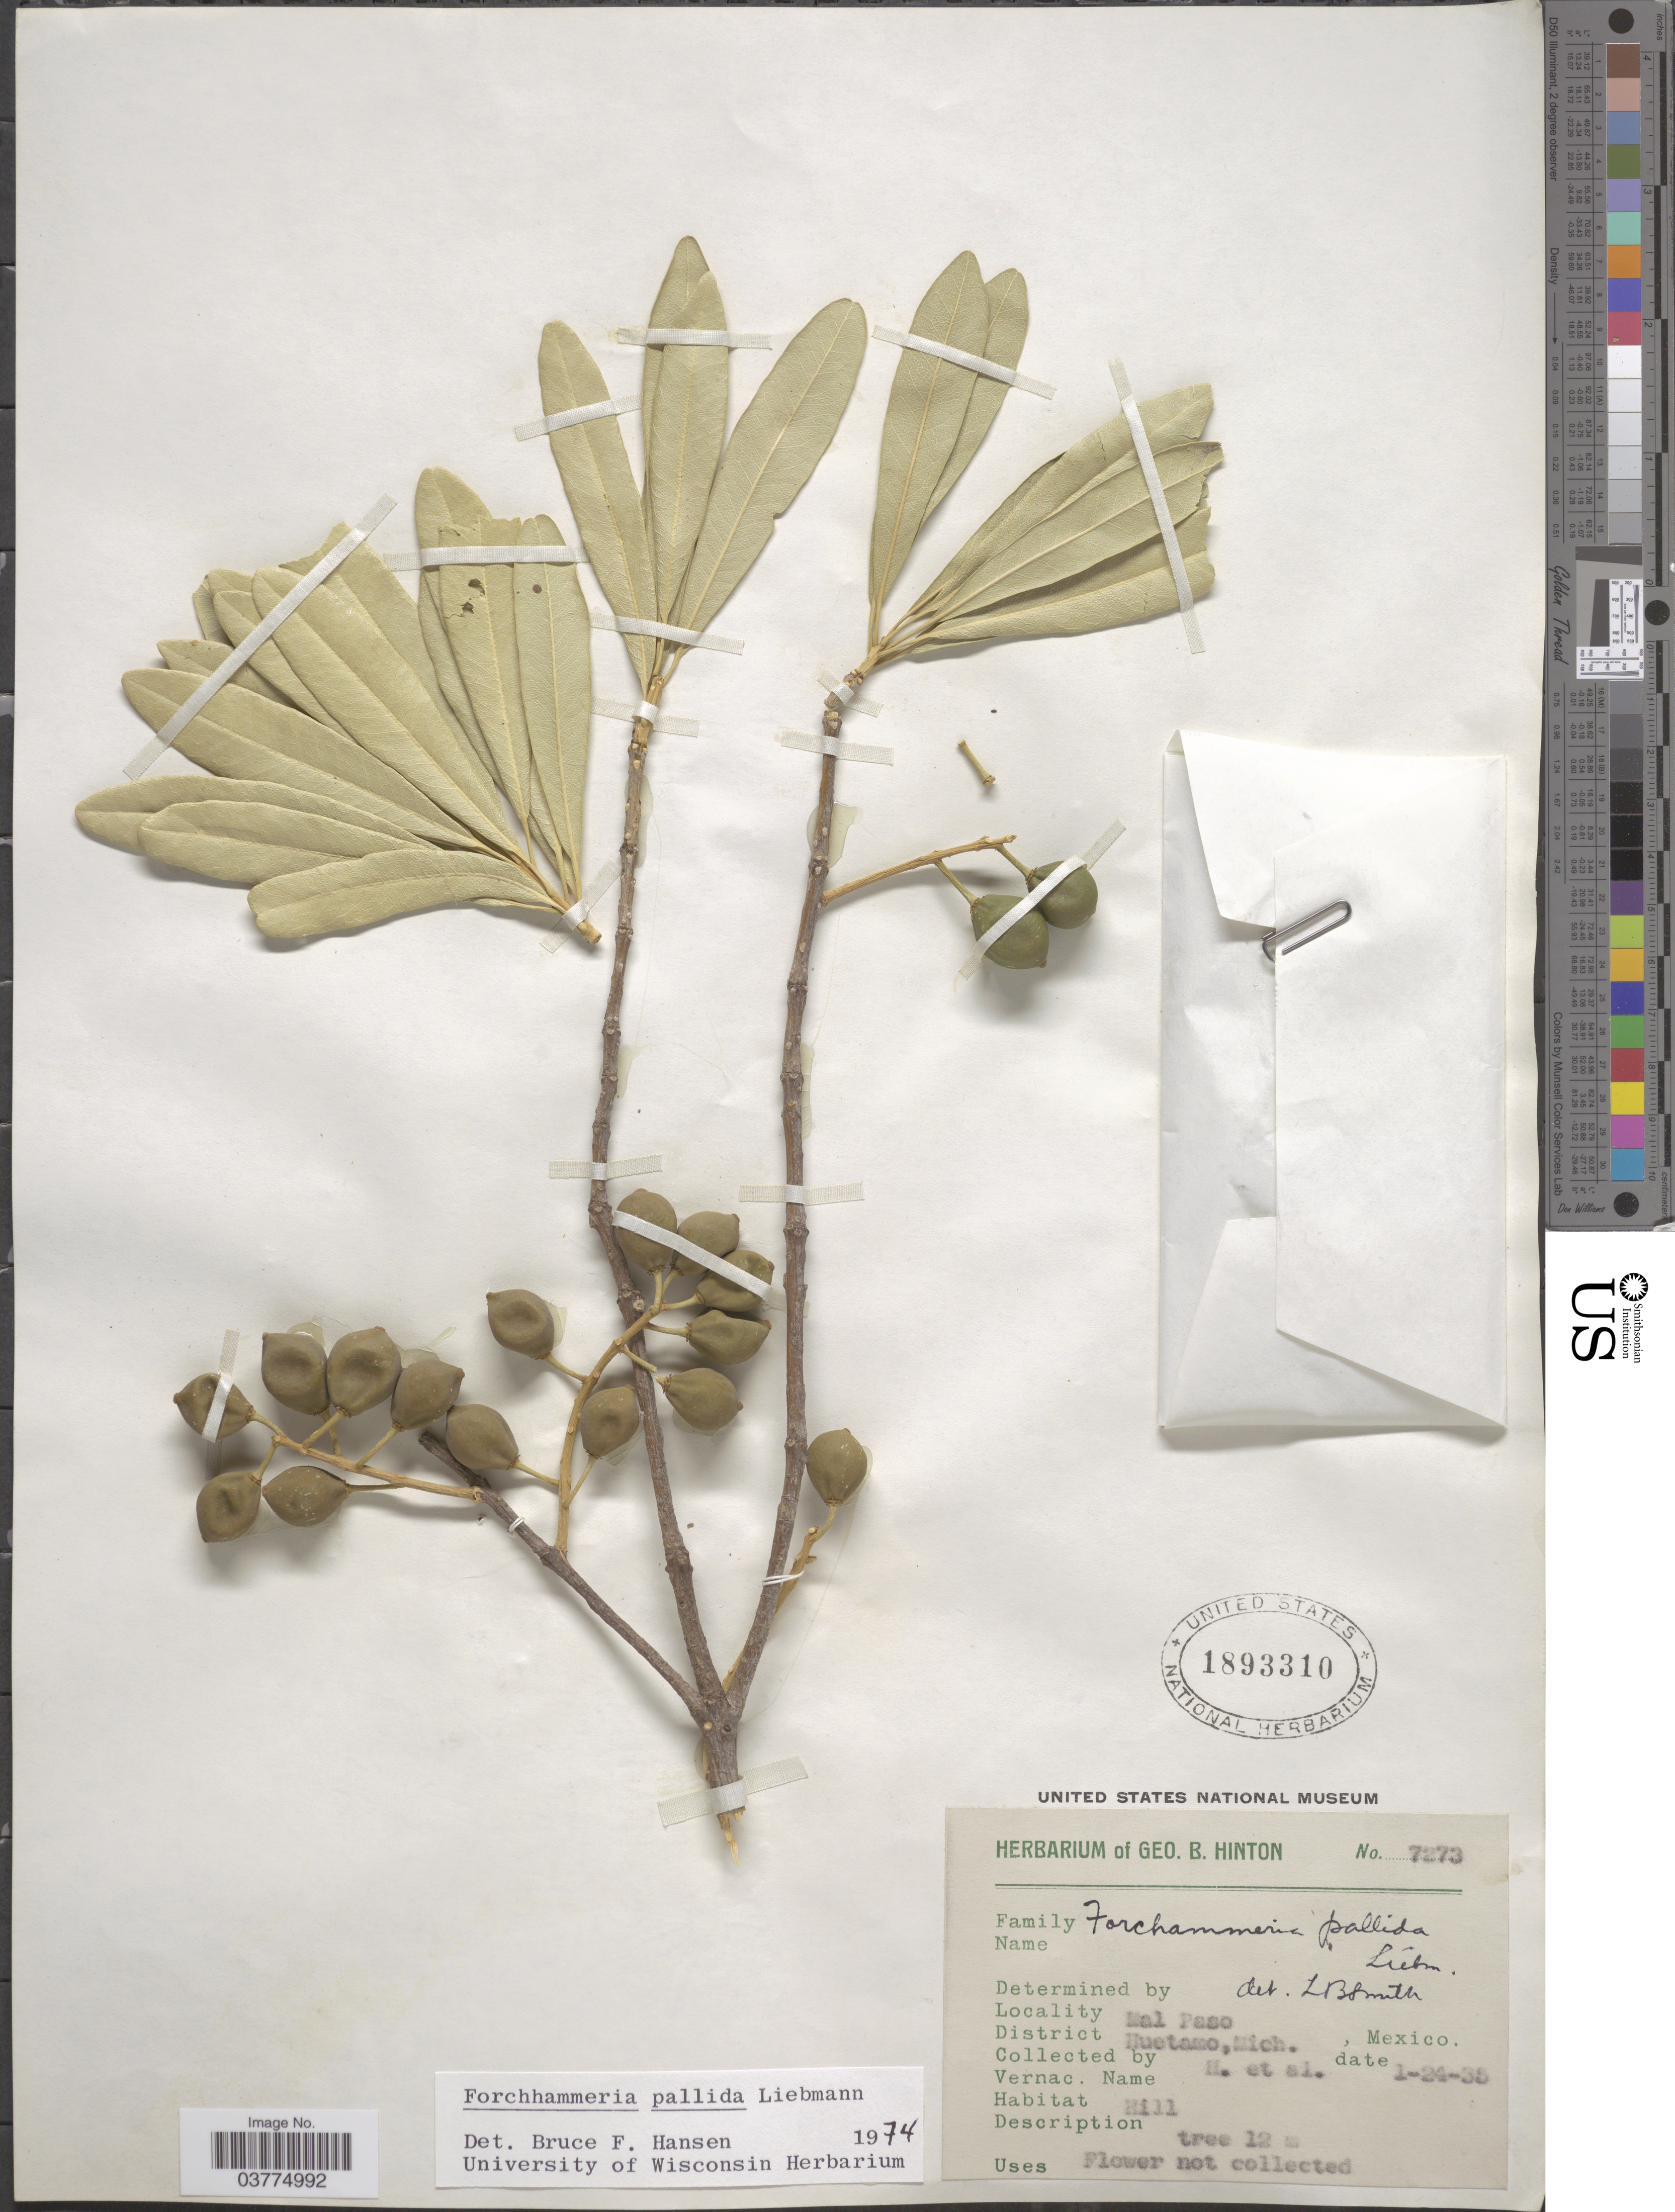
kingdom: Plantae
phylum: Tracheophyta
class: Magnoliopsida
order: Brassicales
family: Stixaceae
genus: Forchhammeria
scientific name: Forchhammeria pallida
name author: Liebm.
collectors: G. B. Hinton & et al.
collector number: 7273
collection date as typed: Transcribed d/m/y: 24/1/35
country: United States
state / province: Michigan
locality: Mal Paso, District Huetamo.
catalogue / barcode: US 1893310